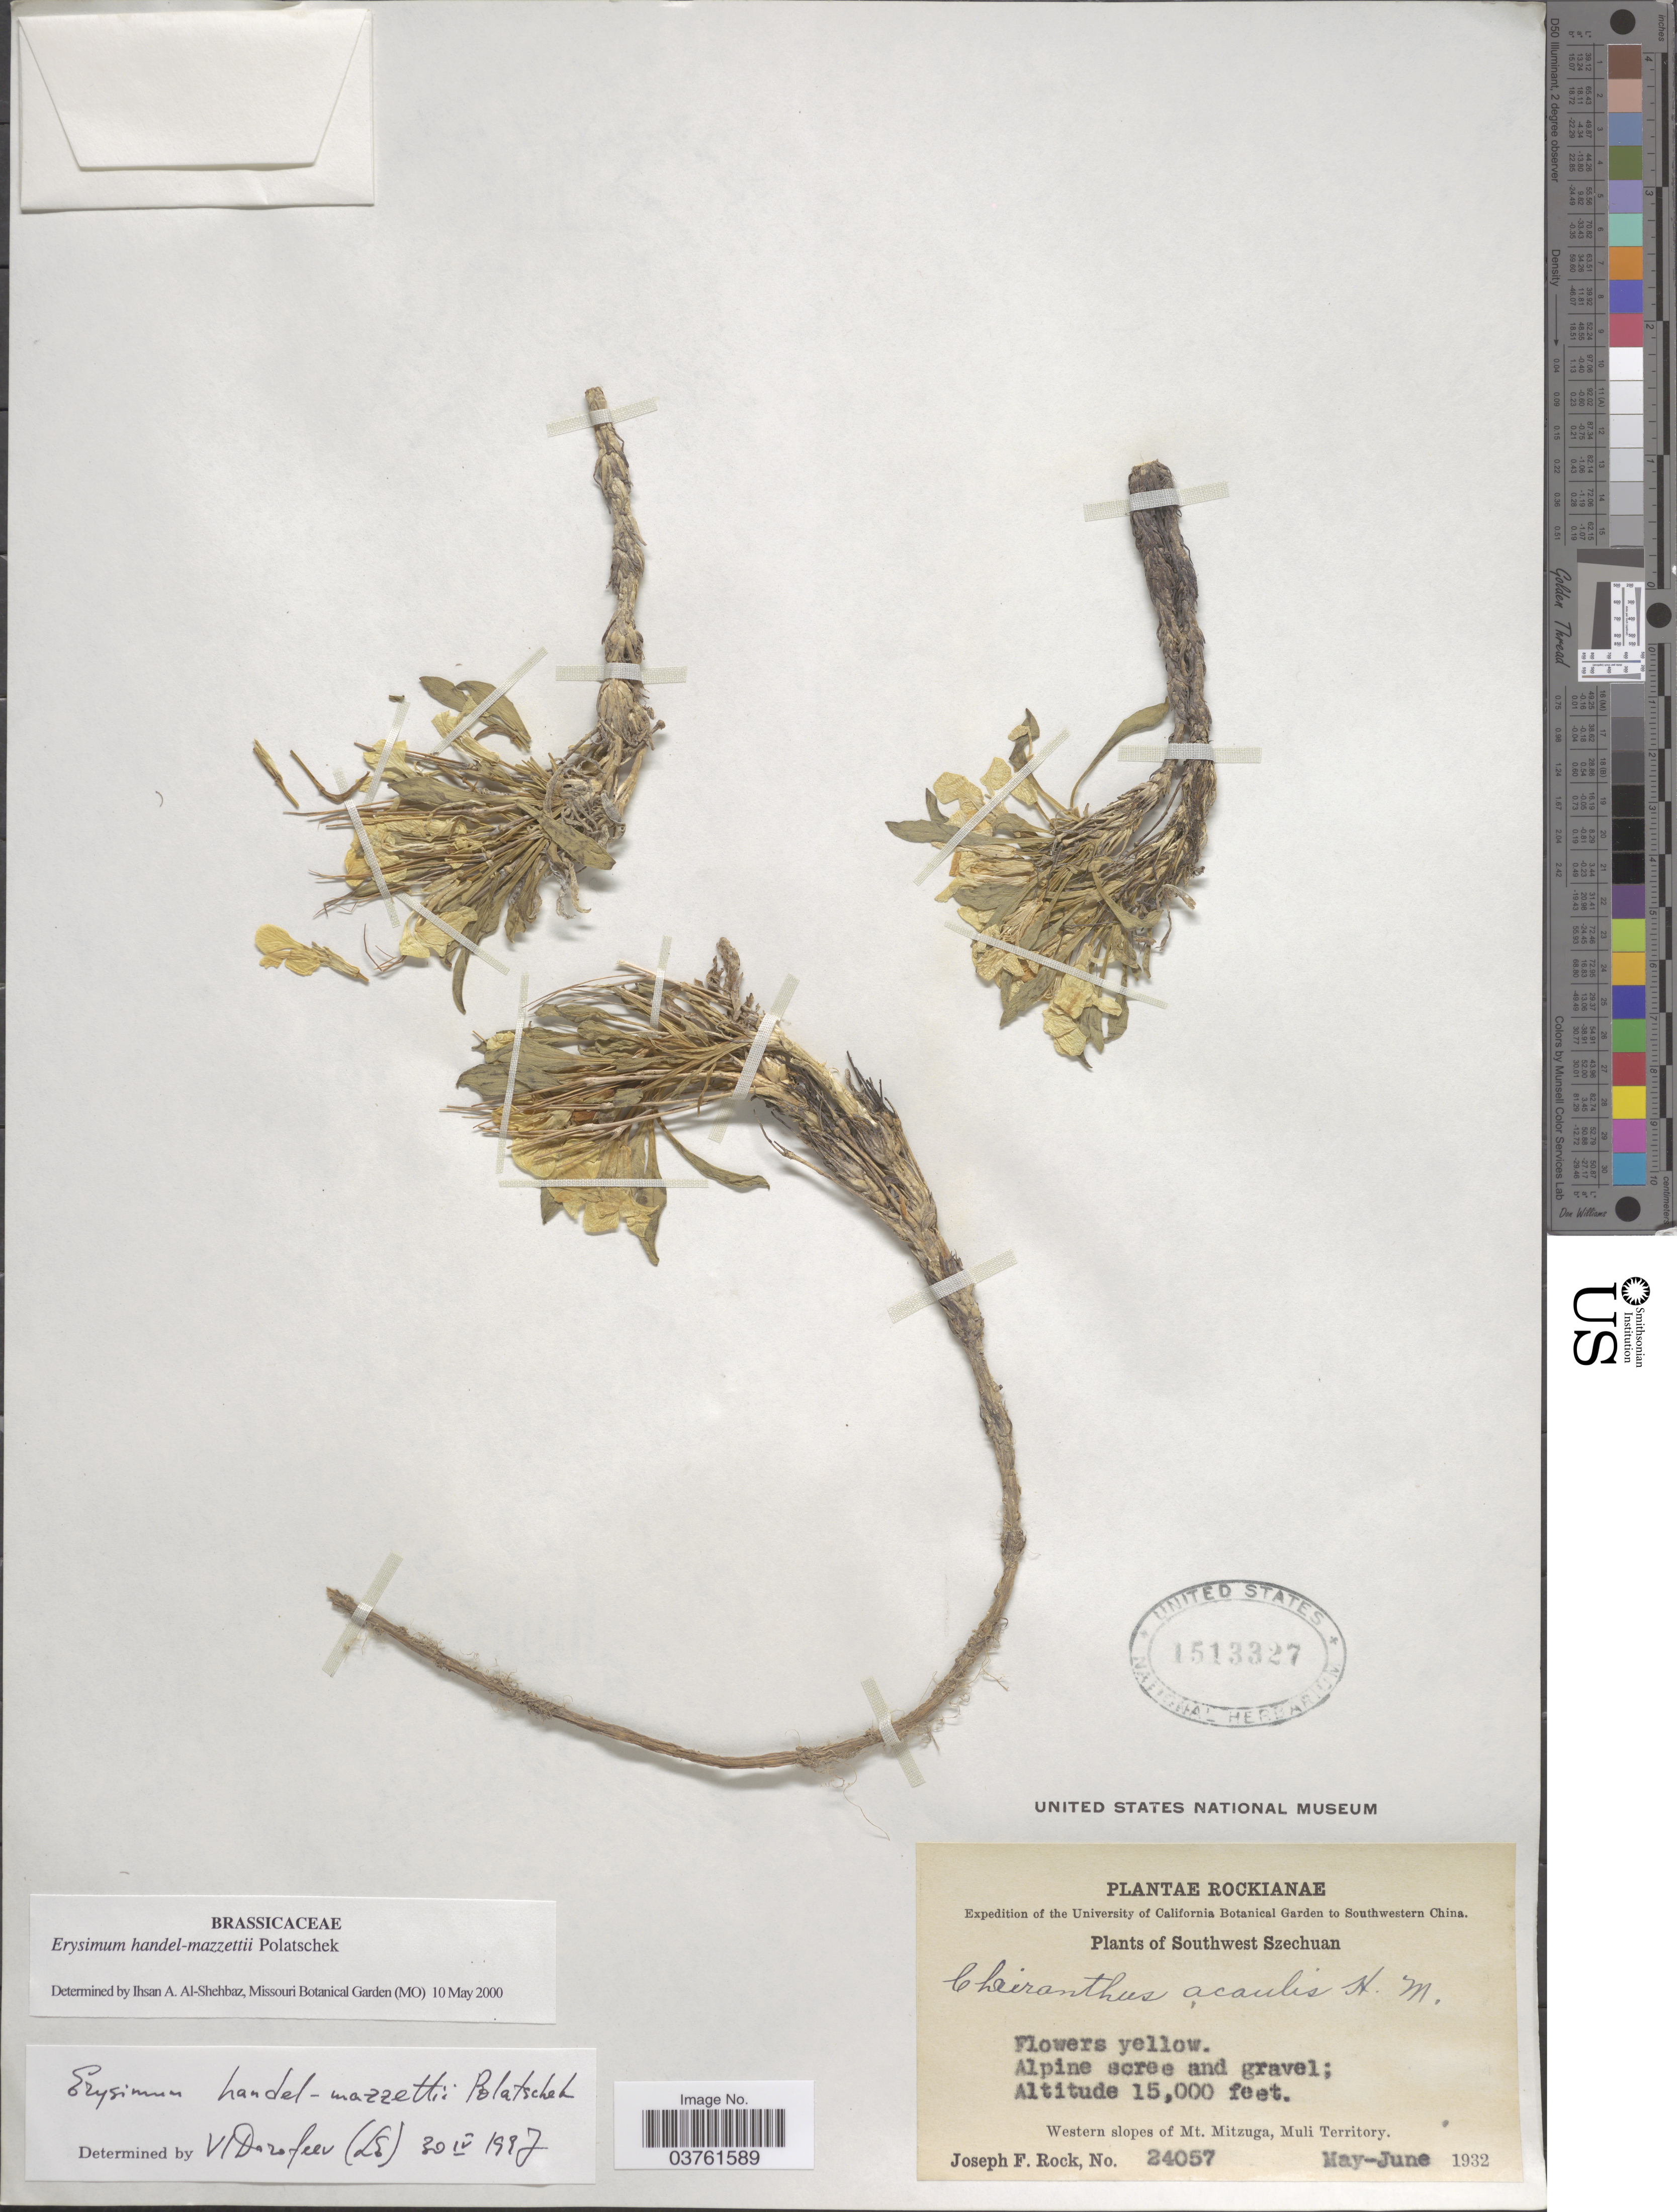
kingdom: Plantae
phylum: Tracheophyta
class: Magnoliopsida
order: Brassicales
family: Brassicaceae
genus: Erysimum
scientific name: Erysimum handel-mazzettii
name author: Polatschek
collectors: J. F. Rock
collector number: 24057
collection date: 1932-05/1932-07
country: China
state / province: Sichuan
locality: Southwestern China. Southwest Szechuan. Western slopes of Mt. Mitzuga, Muli Territory.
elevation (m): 4572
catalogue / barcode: US 1513327